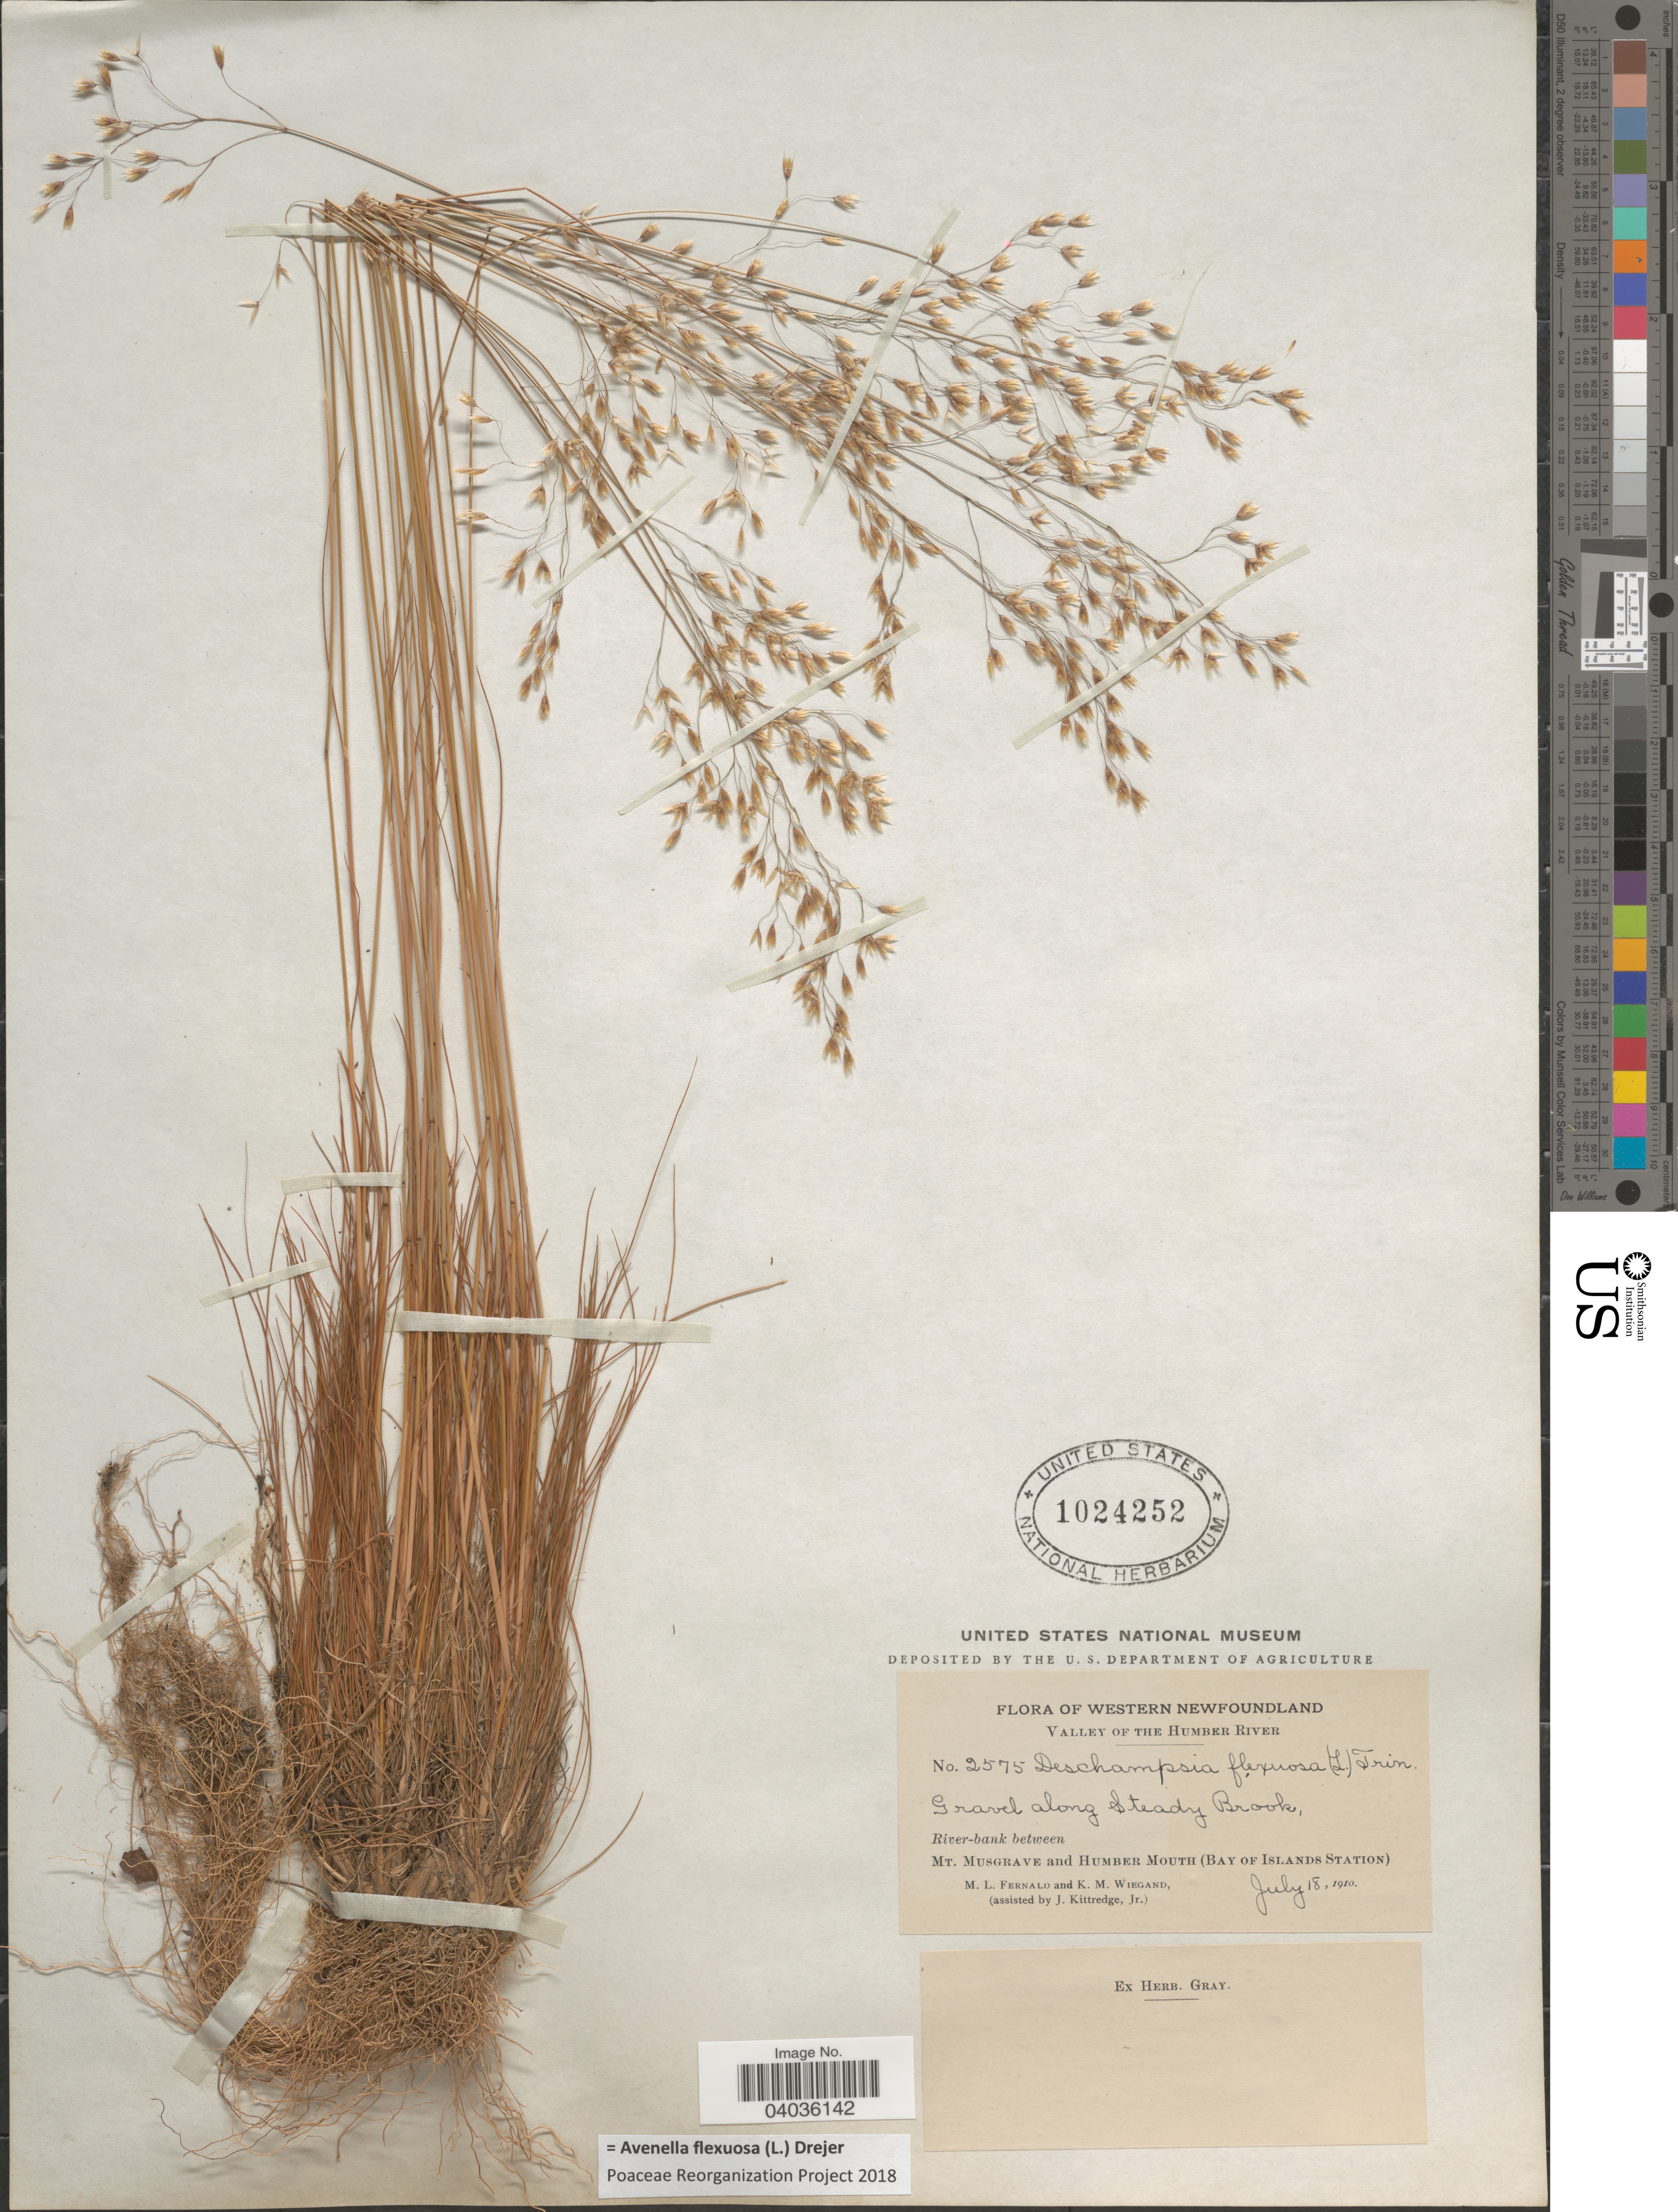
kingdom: Plantae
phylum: Tracheophyta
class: Liliopsida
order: Poales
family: Poaceae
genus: Avenella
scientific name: Avenella flexuosa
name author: (L.) Drejer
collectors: M. L. Fernald, K. M. Wiegand & J. Kittredge Jr.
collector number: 2575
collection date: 1910-07-18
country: Canada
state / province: Newfoundland and Labrador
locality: Western Newfoundland. Valley of the Humber River. Gravel along Steady Brook, River-bank between Mt. Musgrave and Humber Mouth (Bay of Islands Station).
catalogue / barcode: US 1024252